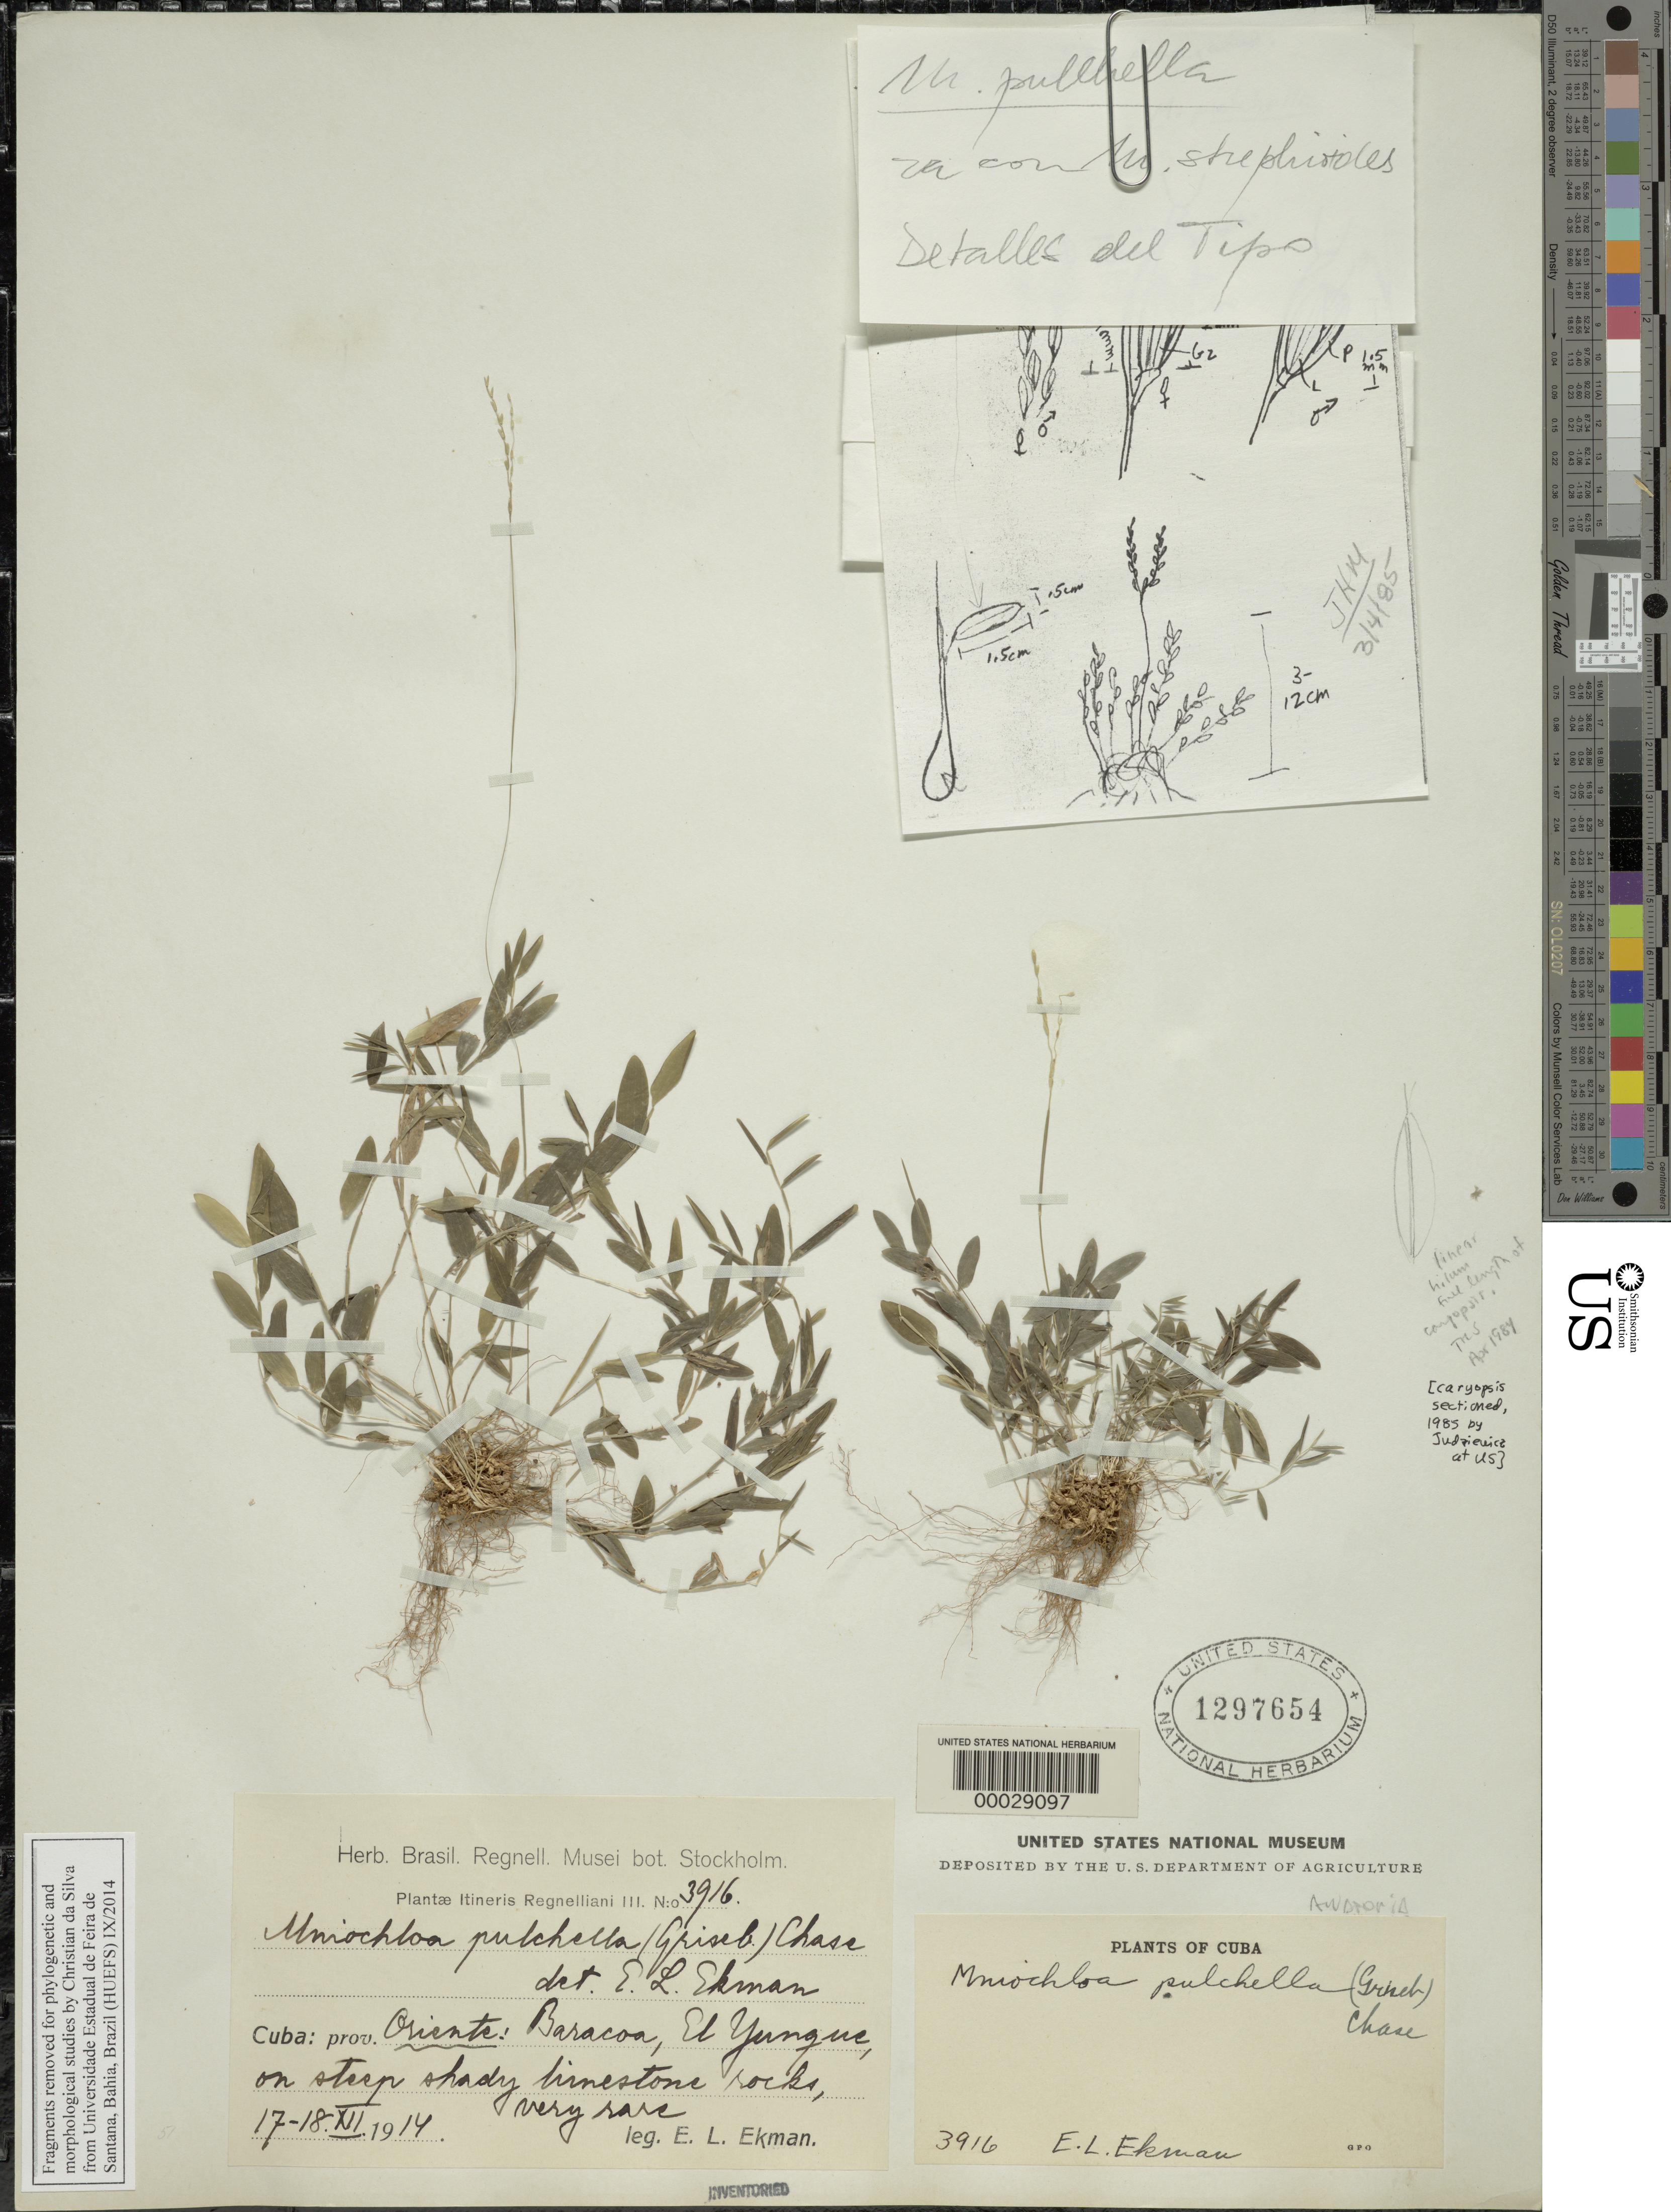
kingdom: Plantae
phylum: Tracheophyta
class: Liliopsida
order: Poales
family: Poaceae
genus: Mniochloa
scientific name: Mniochloa pulchella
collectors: E. L. Ekman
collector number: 3916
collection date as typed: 17 Dec 1914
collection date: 1914-12-17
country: Cuba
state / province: Oriente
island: Greater Antilles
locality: Baracoa, el yunque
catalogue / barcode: US 1297654